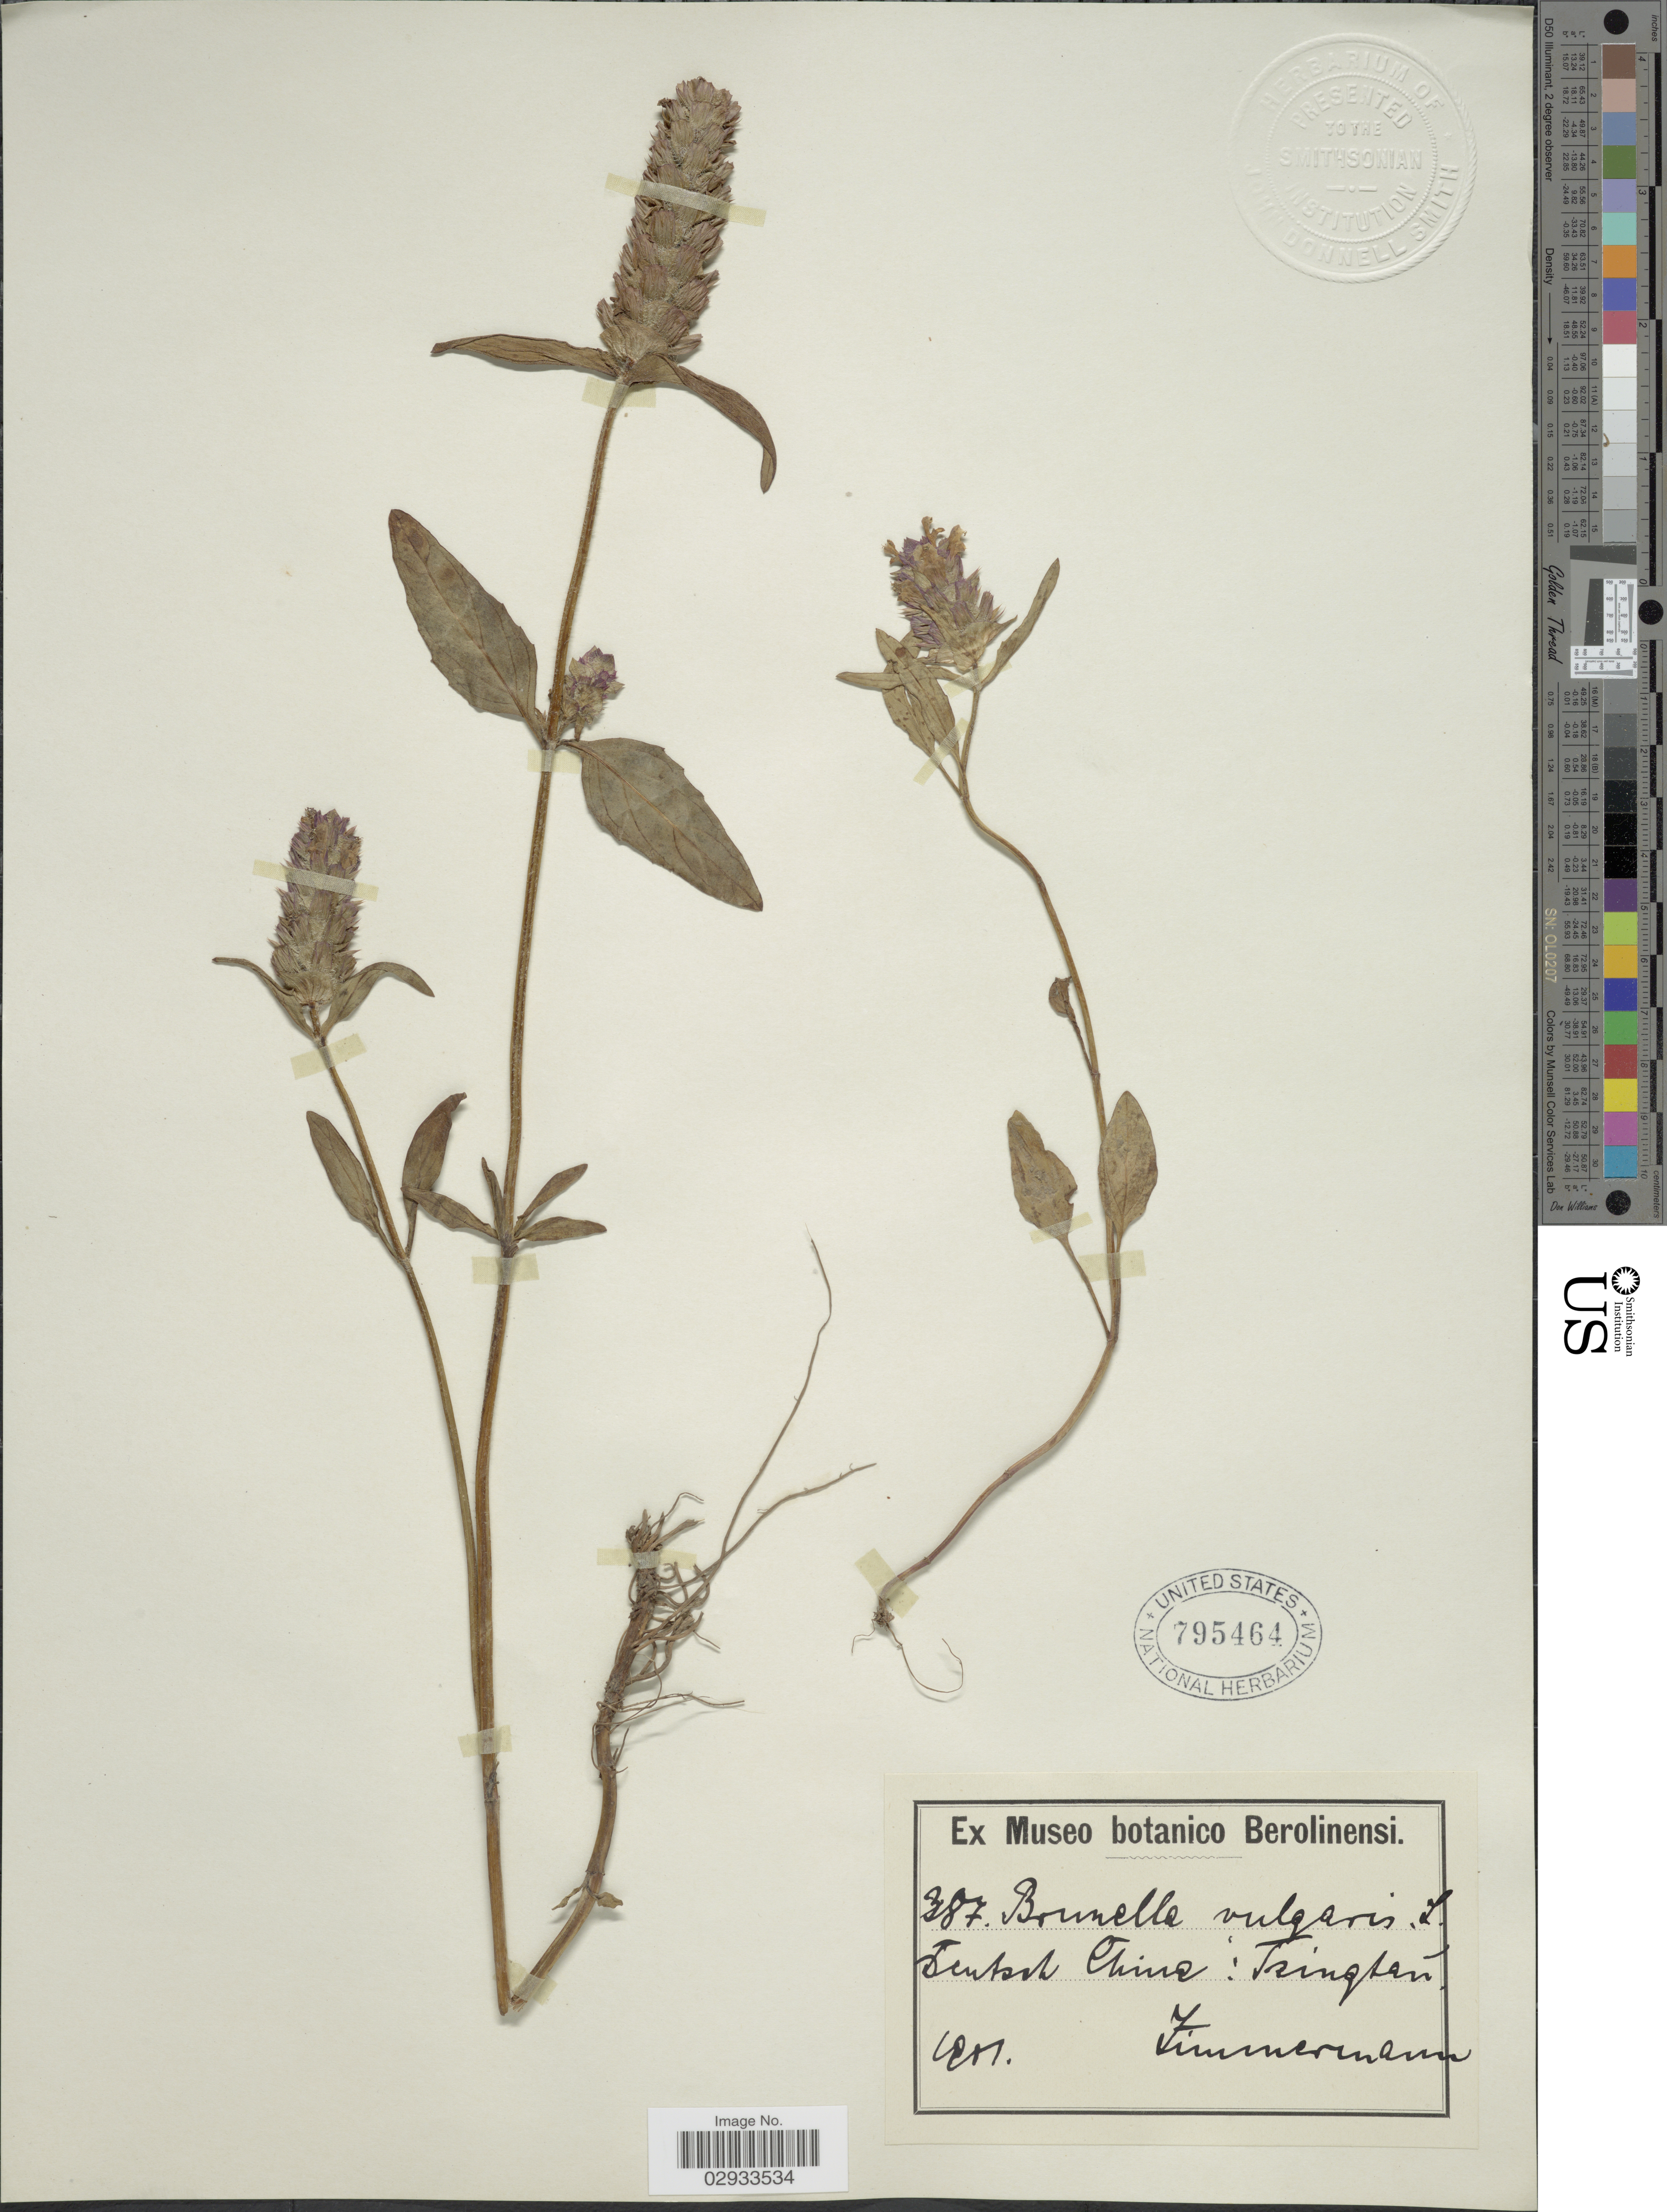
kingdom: Plantae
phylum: Tracheophyta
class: Magnoliopsida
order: Lamiales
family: Lamiaceae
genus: Prunella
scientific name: Prunella vulgaris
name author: L.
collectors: -. Zimmermann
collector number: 387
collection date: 1901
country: China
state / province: Qinghai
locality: Deutsch China: Tsinghai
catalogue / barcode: US 795464